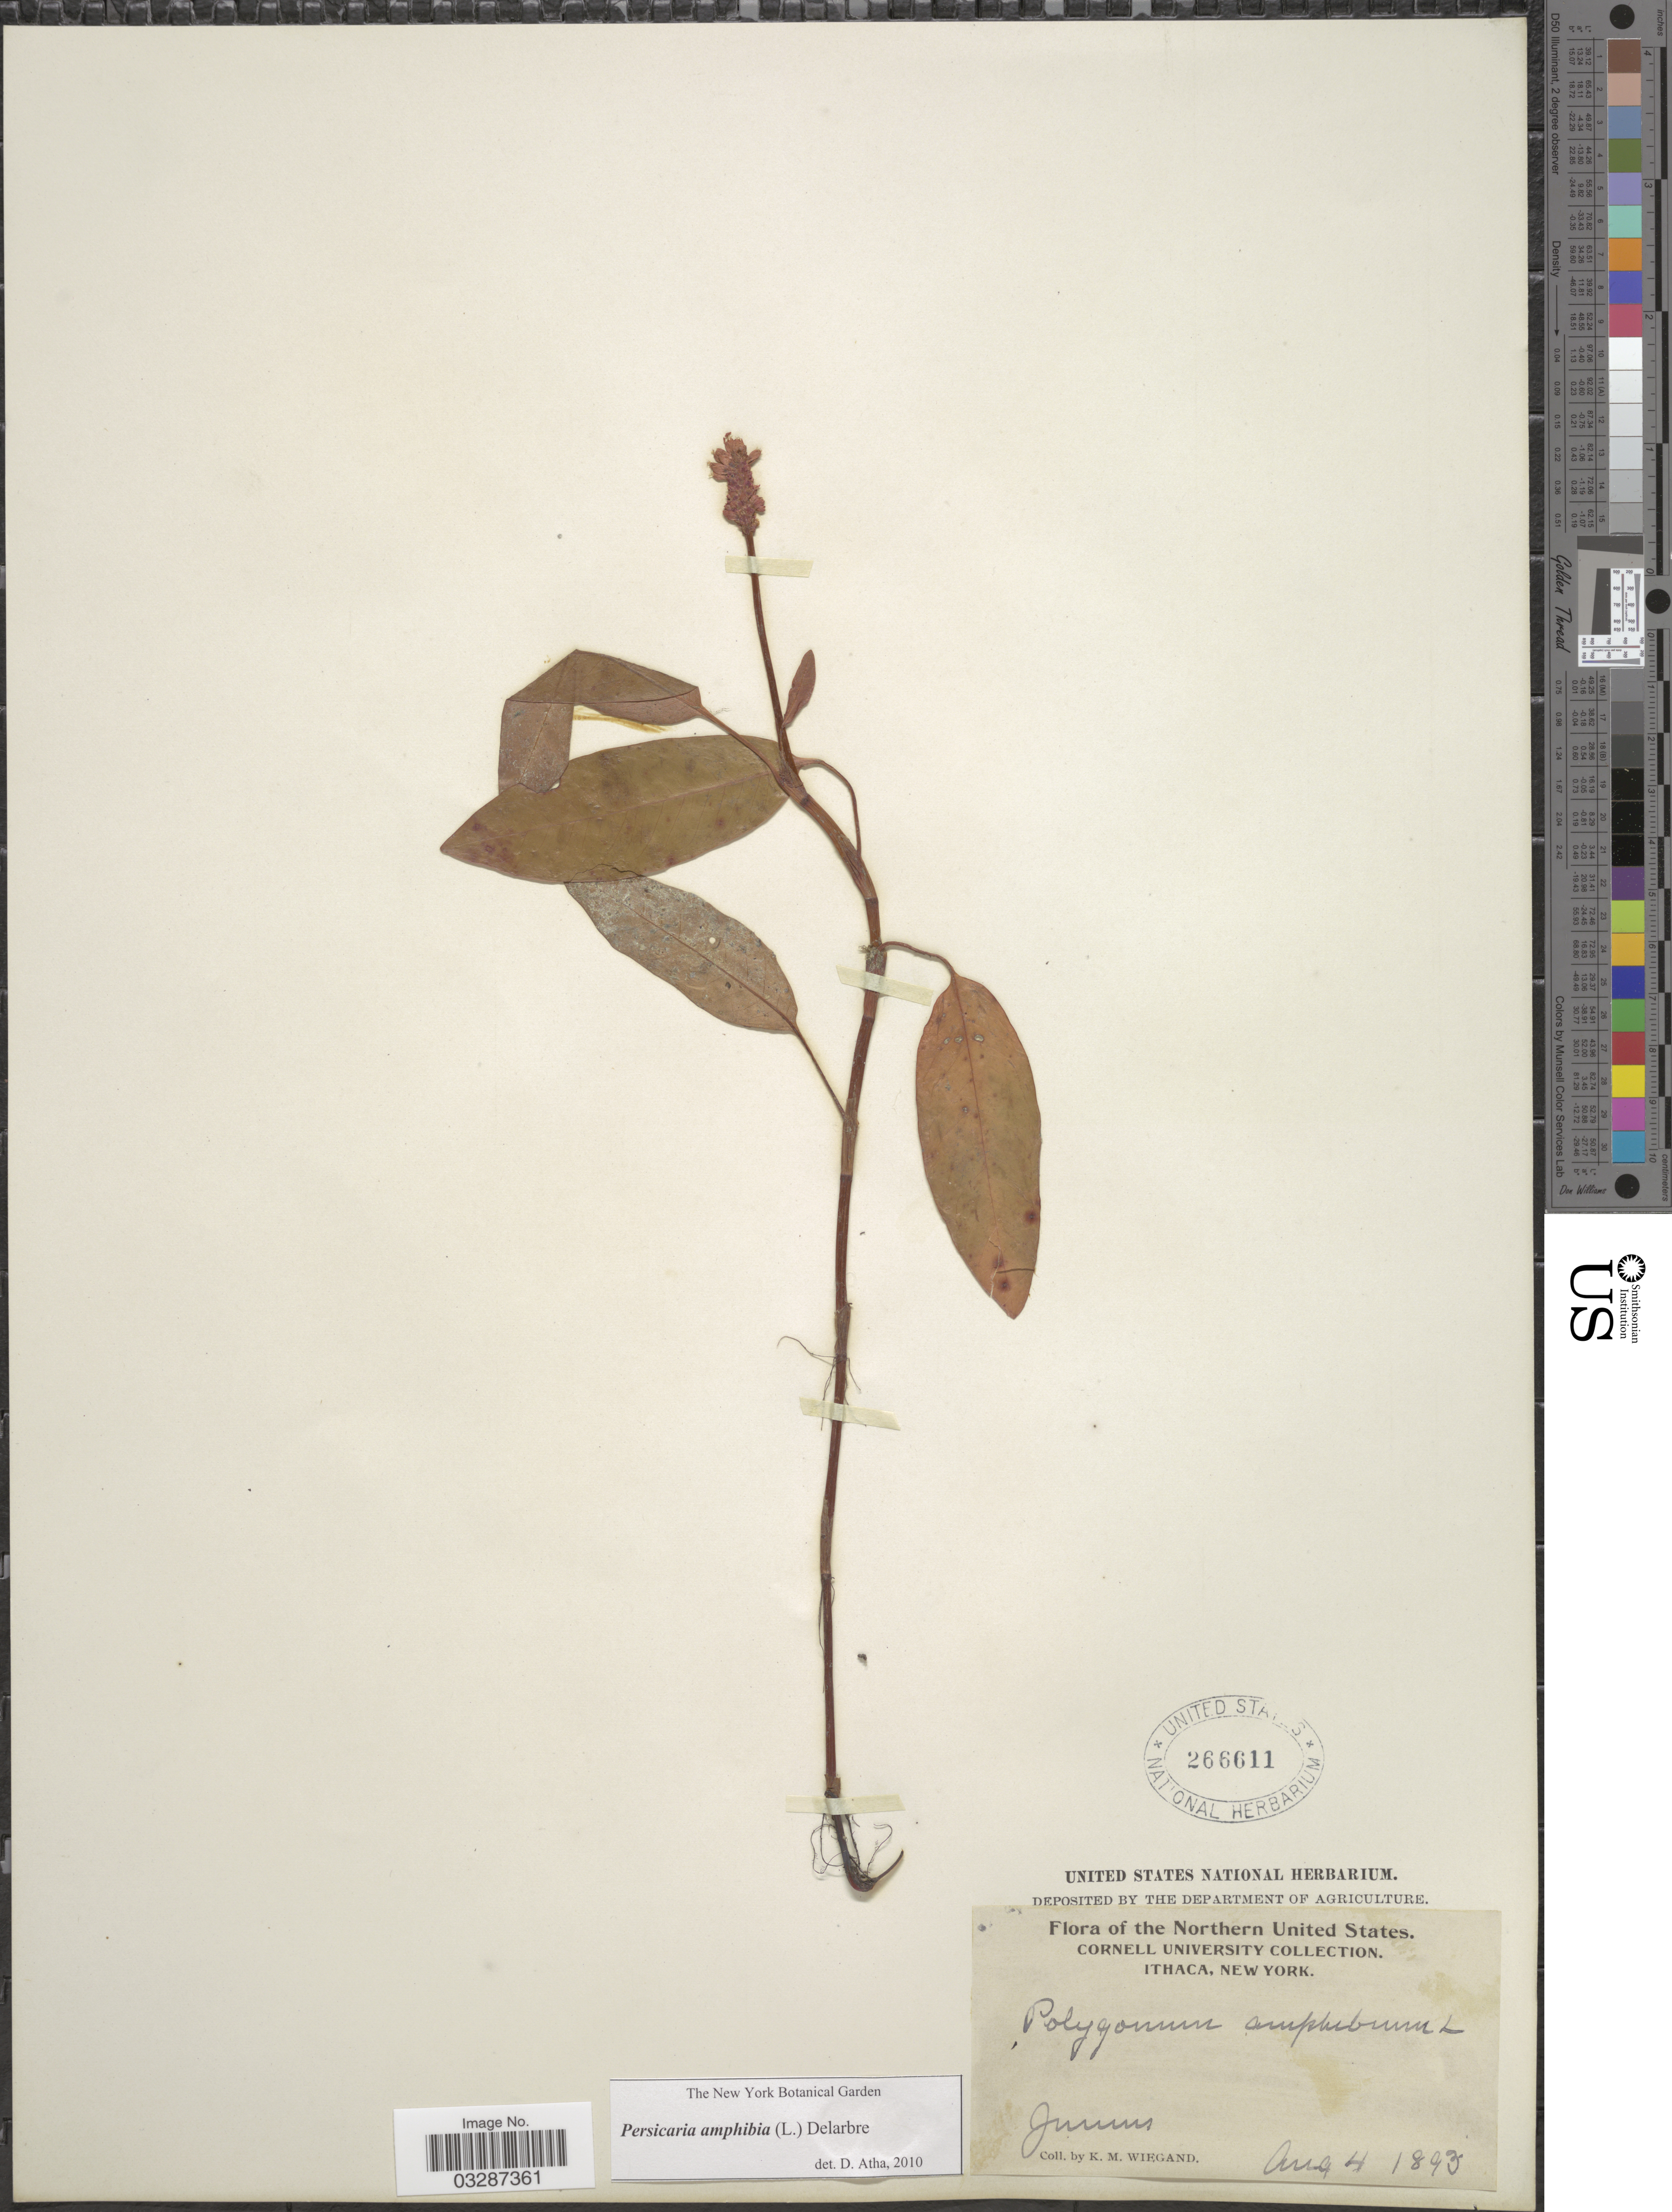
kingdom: Plantae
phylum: Tracheophyta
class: Magnoliopsida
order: Caryophyllales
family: Polygonaceae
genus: Persicaria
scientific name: Persicaria amphibia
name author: (L.) Delarbre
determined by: Atha, D. E.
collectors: K. M. Wiegand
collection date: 1893-08-04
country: United States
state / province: New York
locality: Ithaca. Junius.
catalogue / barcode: US 266611